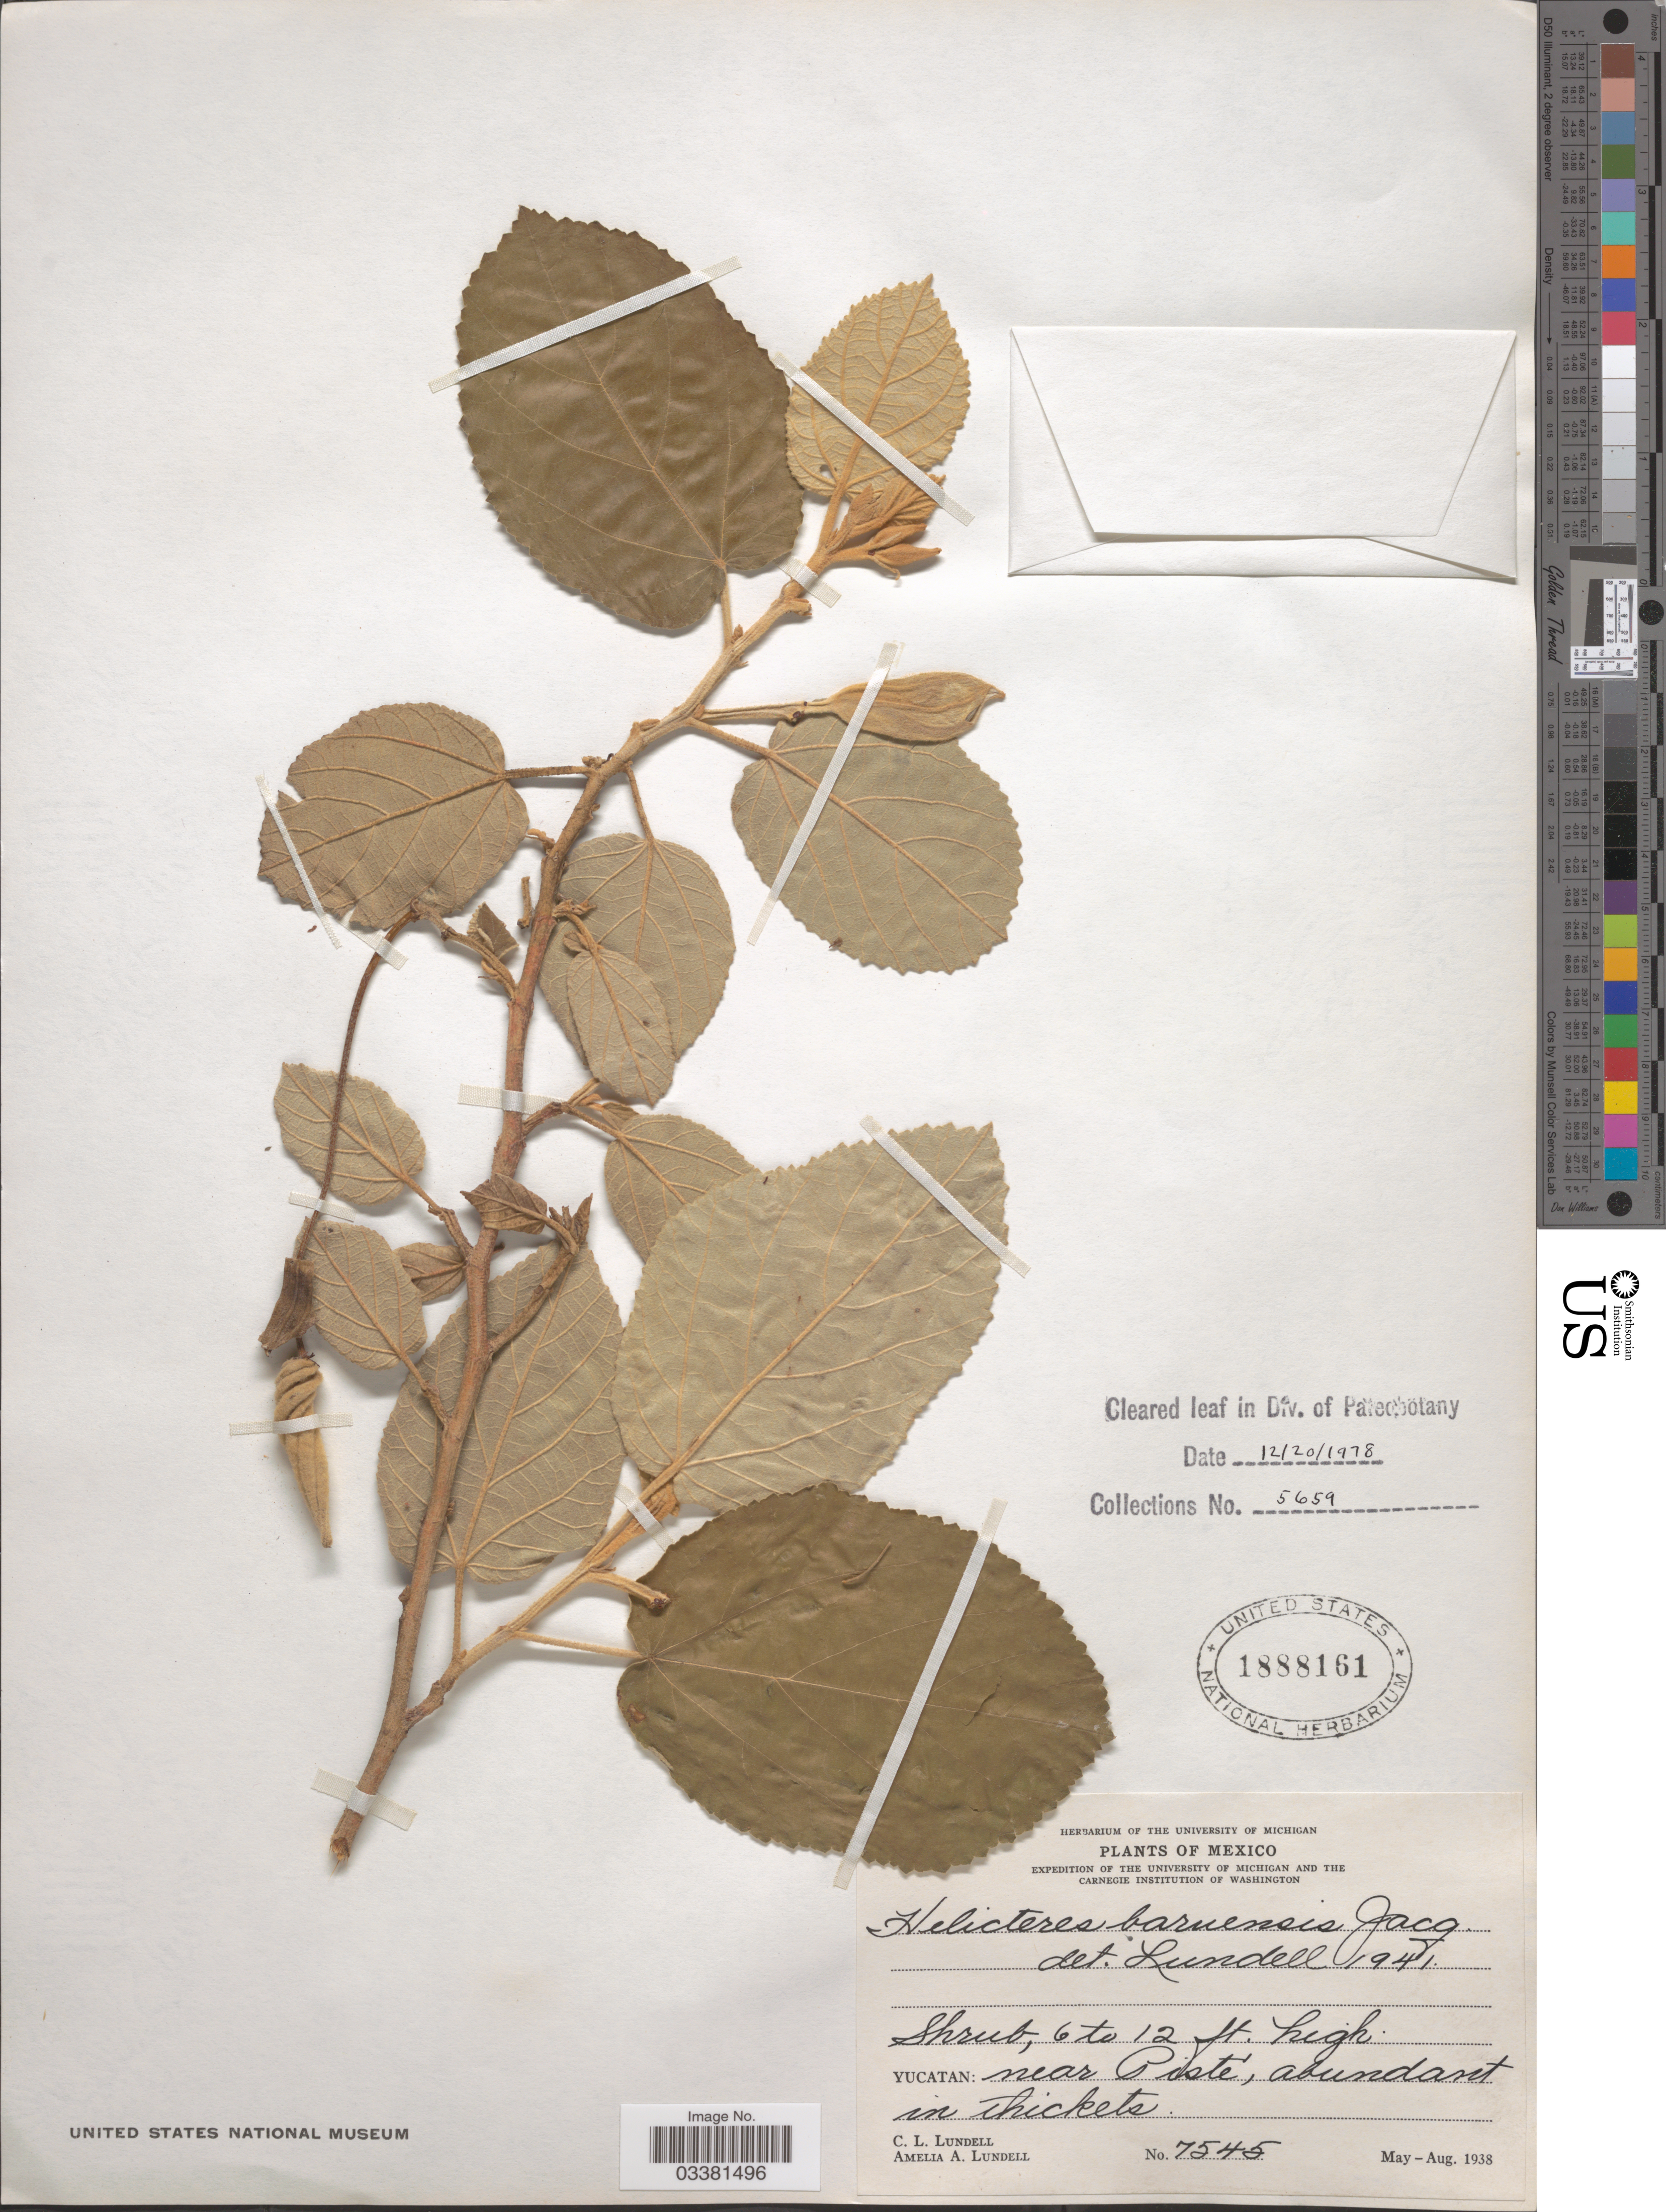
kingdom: Plantae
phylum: Tracheophyta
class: Magnoliopsida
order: Malvales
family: Malvaceae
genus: Helicteres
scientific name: Helicteres baruensis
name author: Jacq.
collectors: C. L. Lundell & A. A. Lundell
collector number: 7545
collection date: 1938-05/1938-08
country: Mexico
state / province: Yucatán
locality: Near Pisté.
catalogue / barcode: US 1888161